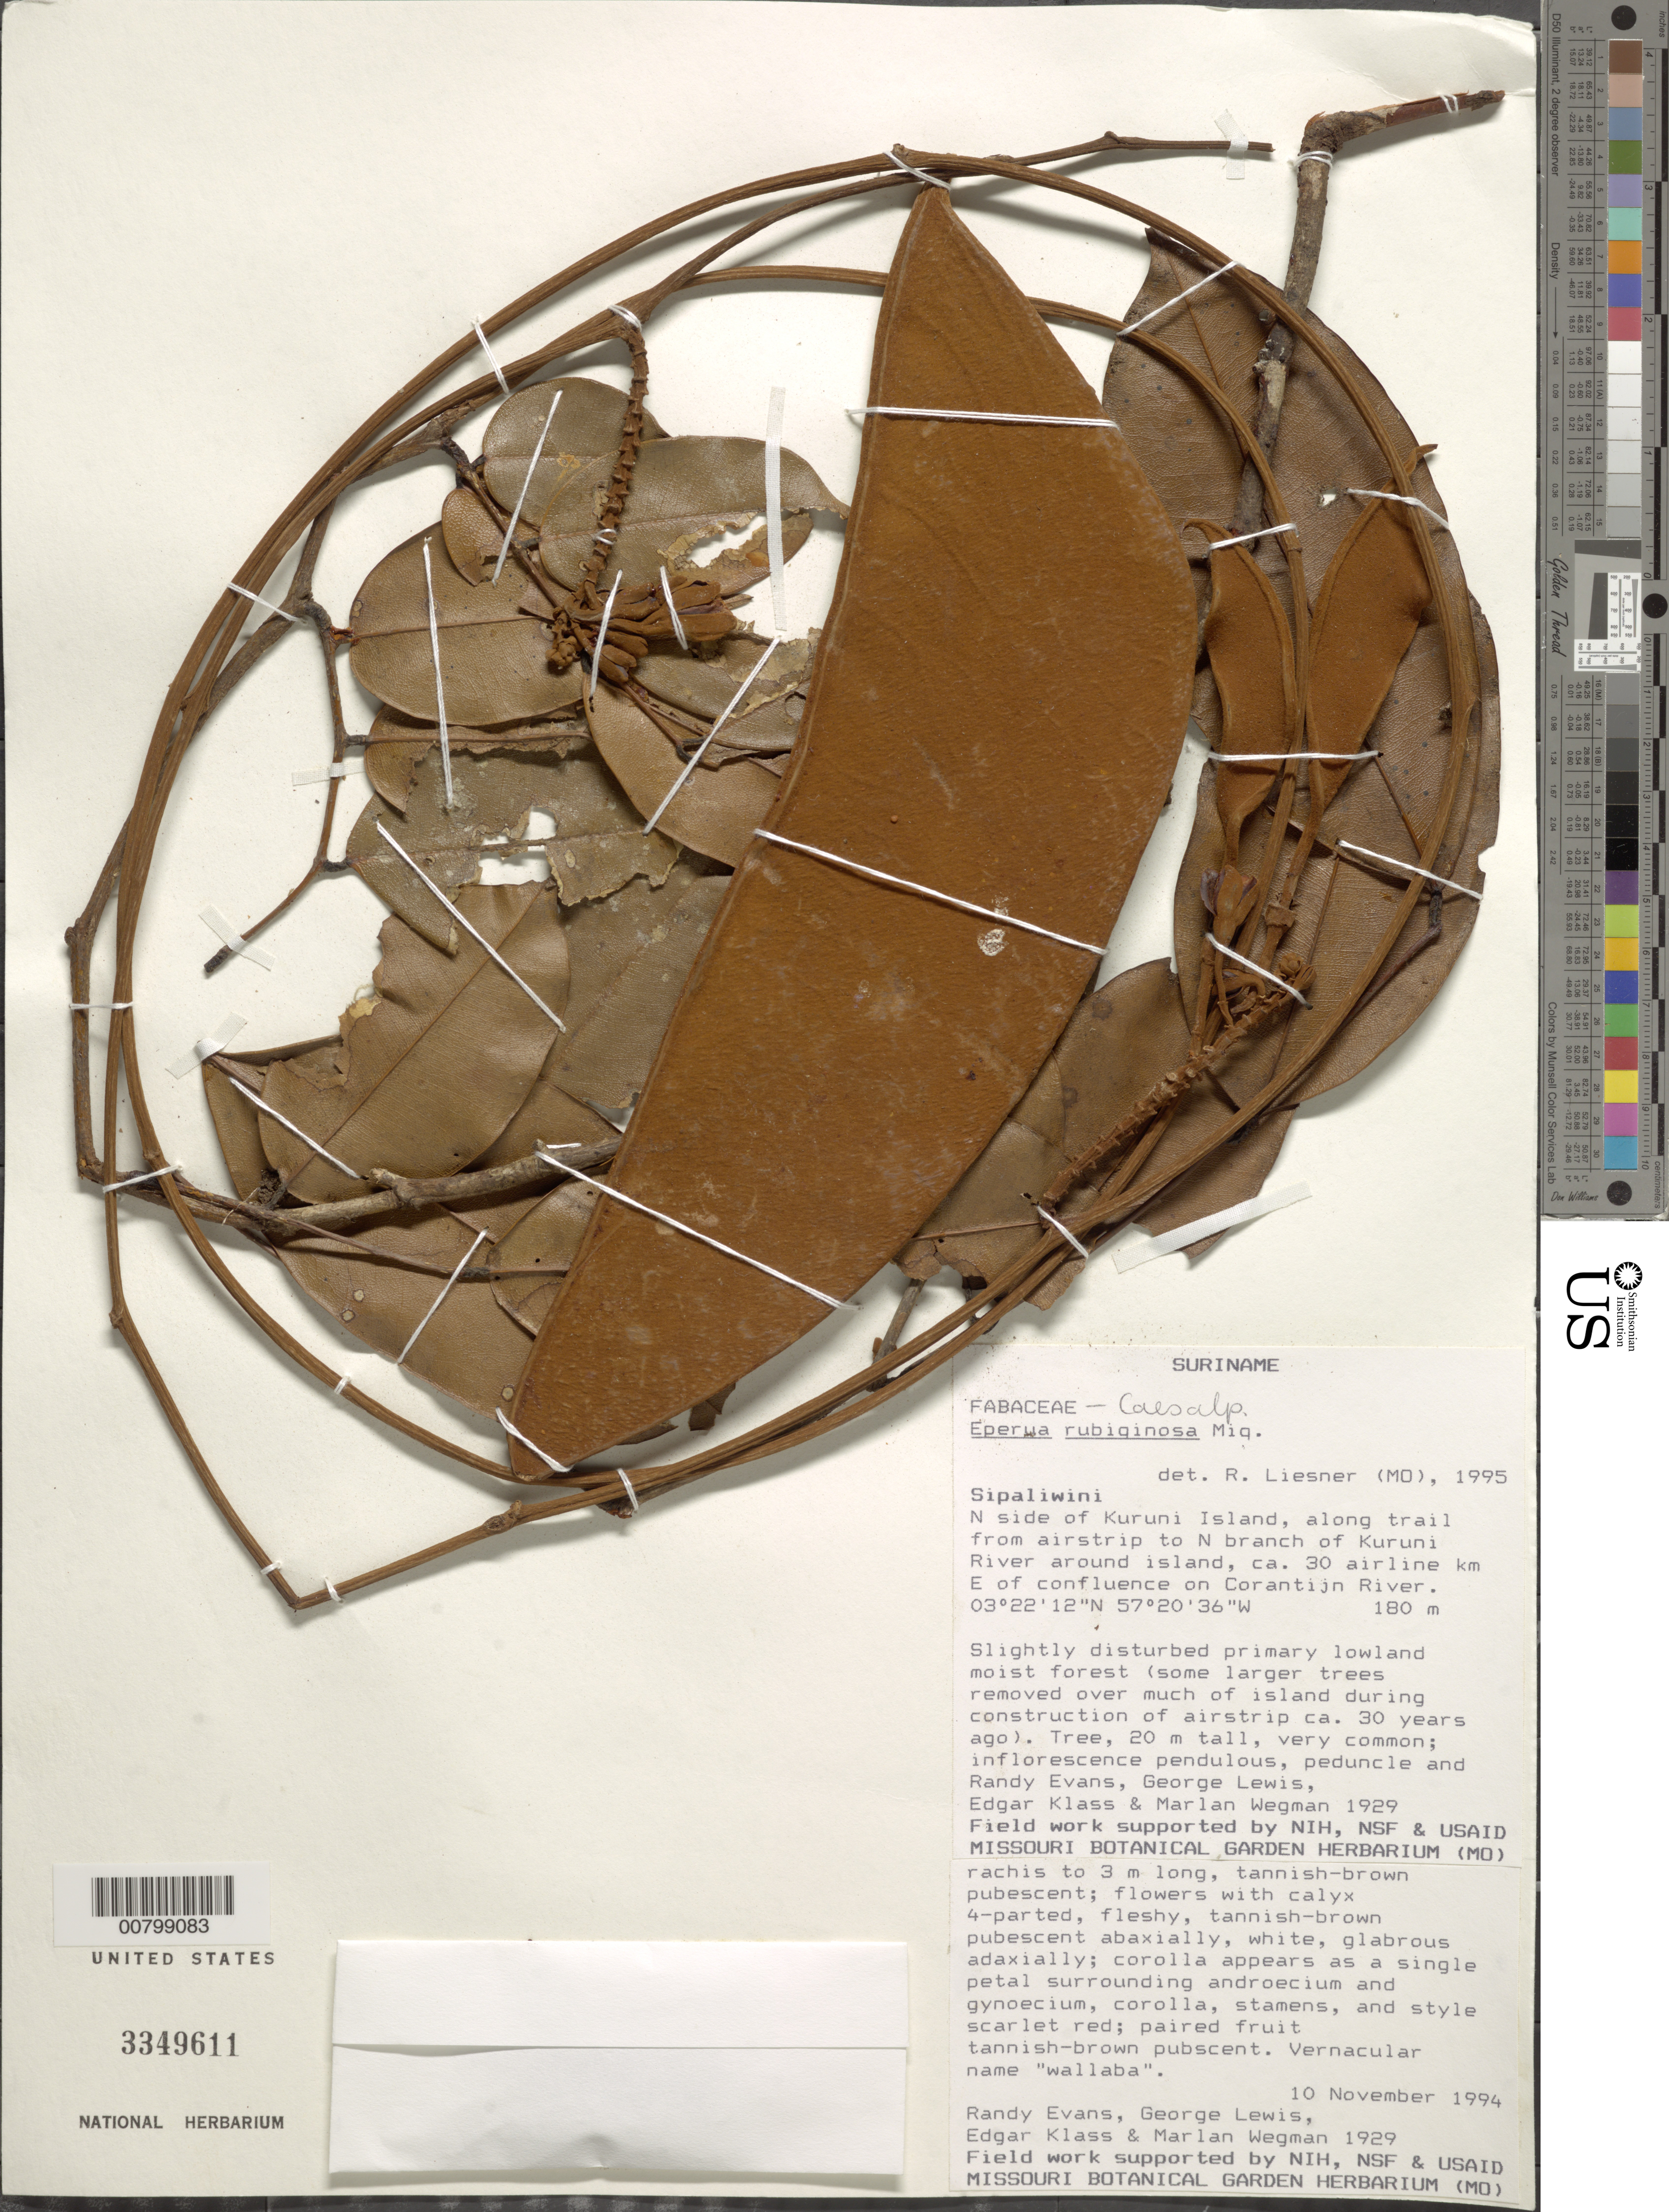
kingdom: Plantae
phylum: Tracheophyta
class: Magnoliopsida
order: Fabales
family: Fabaceae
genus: Eperua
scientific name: Eperua rubiginosa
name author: Miq.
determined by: Liesner, R. L.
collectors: R. Evans, G. Lewis, E. Klass & M. Wegman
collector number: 1929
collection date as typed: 10-Nov-94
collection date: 1994-11-10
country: Suriname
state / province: Sipaliwini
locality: Kuruni Island, N side, E of trail from airstrip to N branch of Kuruni R., ca 30 airline km E of confluence on Corantijn R.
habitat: Primary lowland moist forest, slightly disturbed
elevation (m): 180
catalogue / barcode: US 3349611